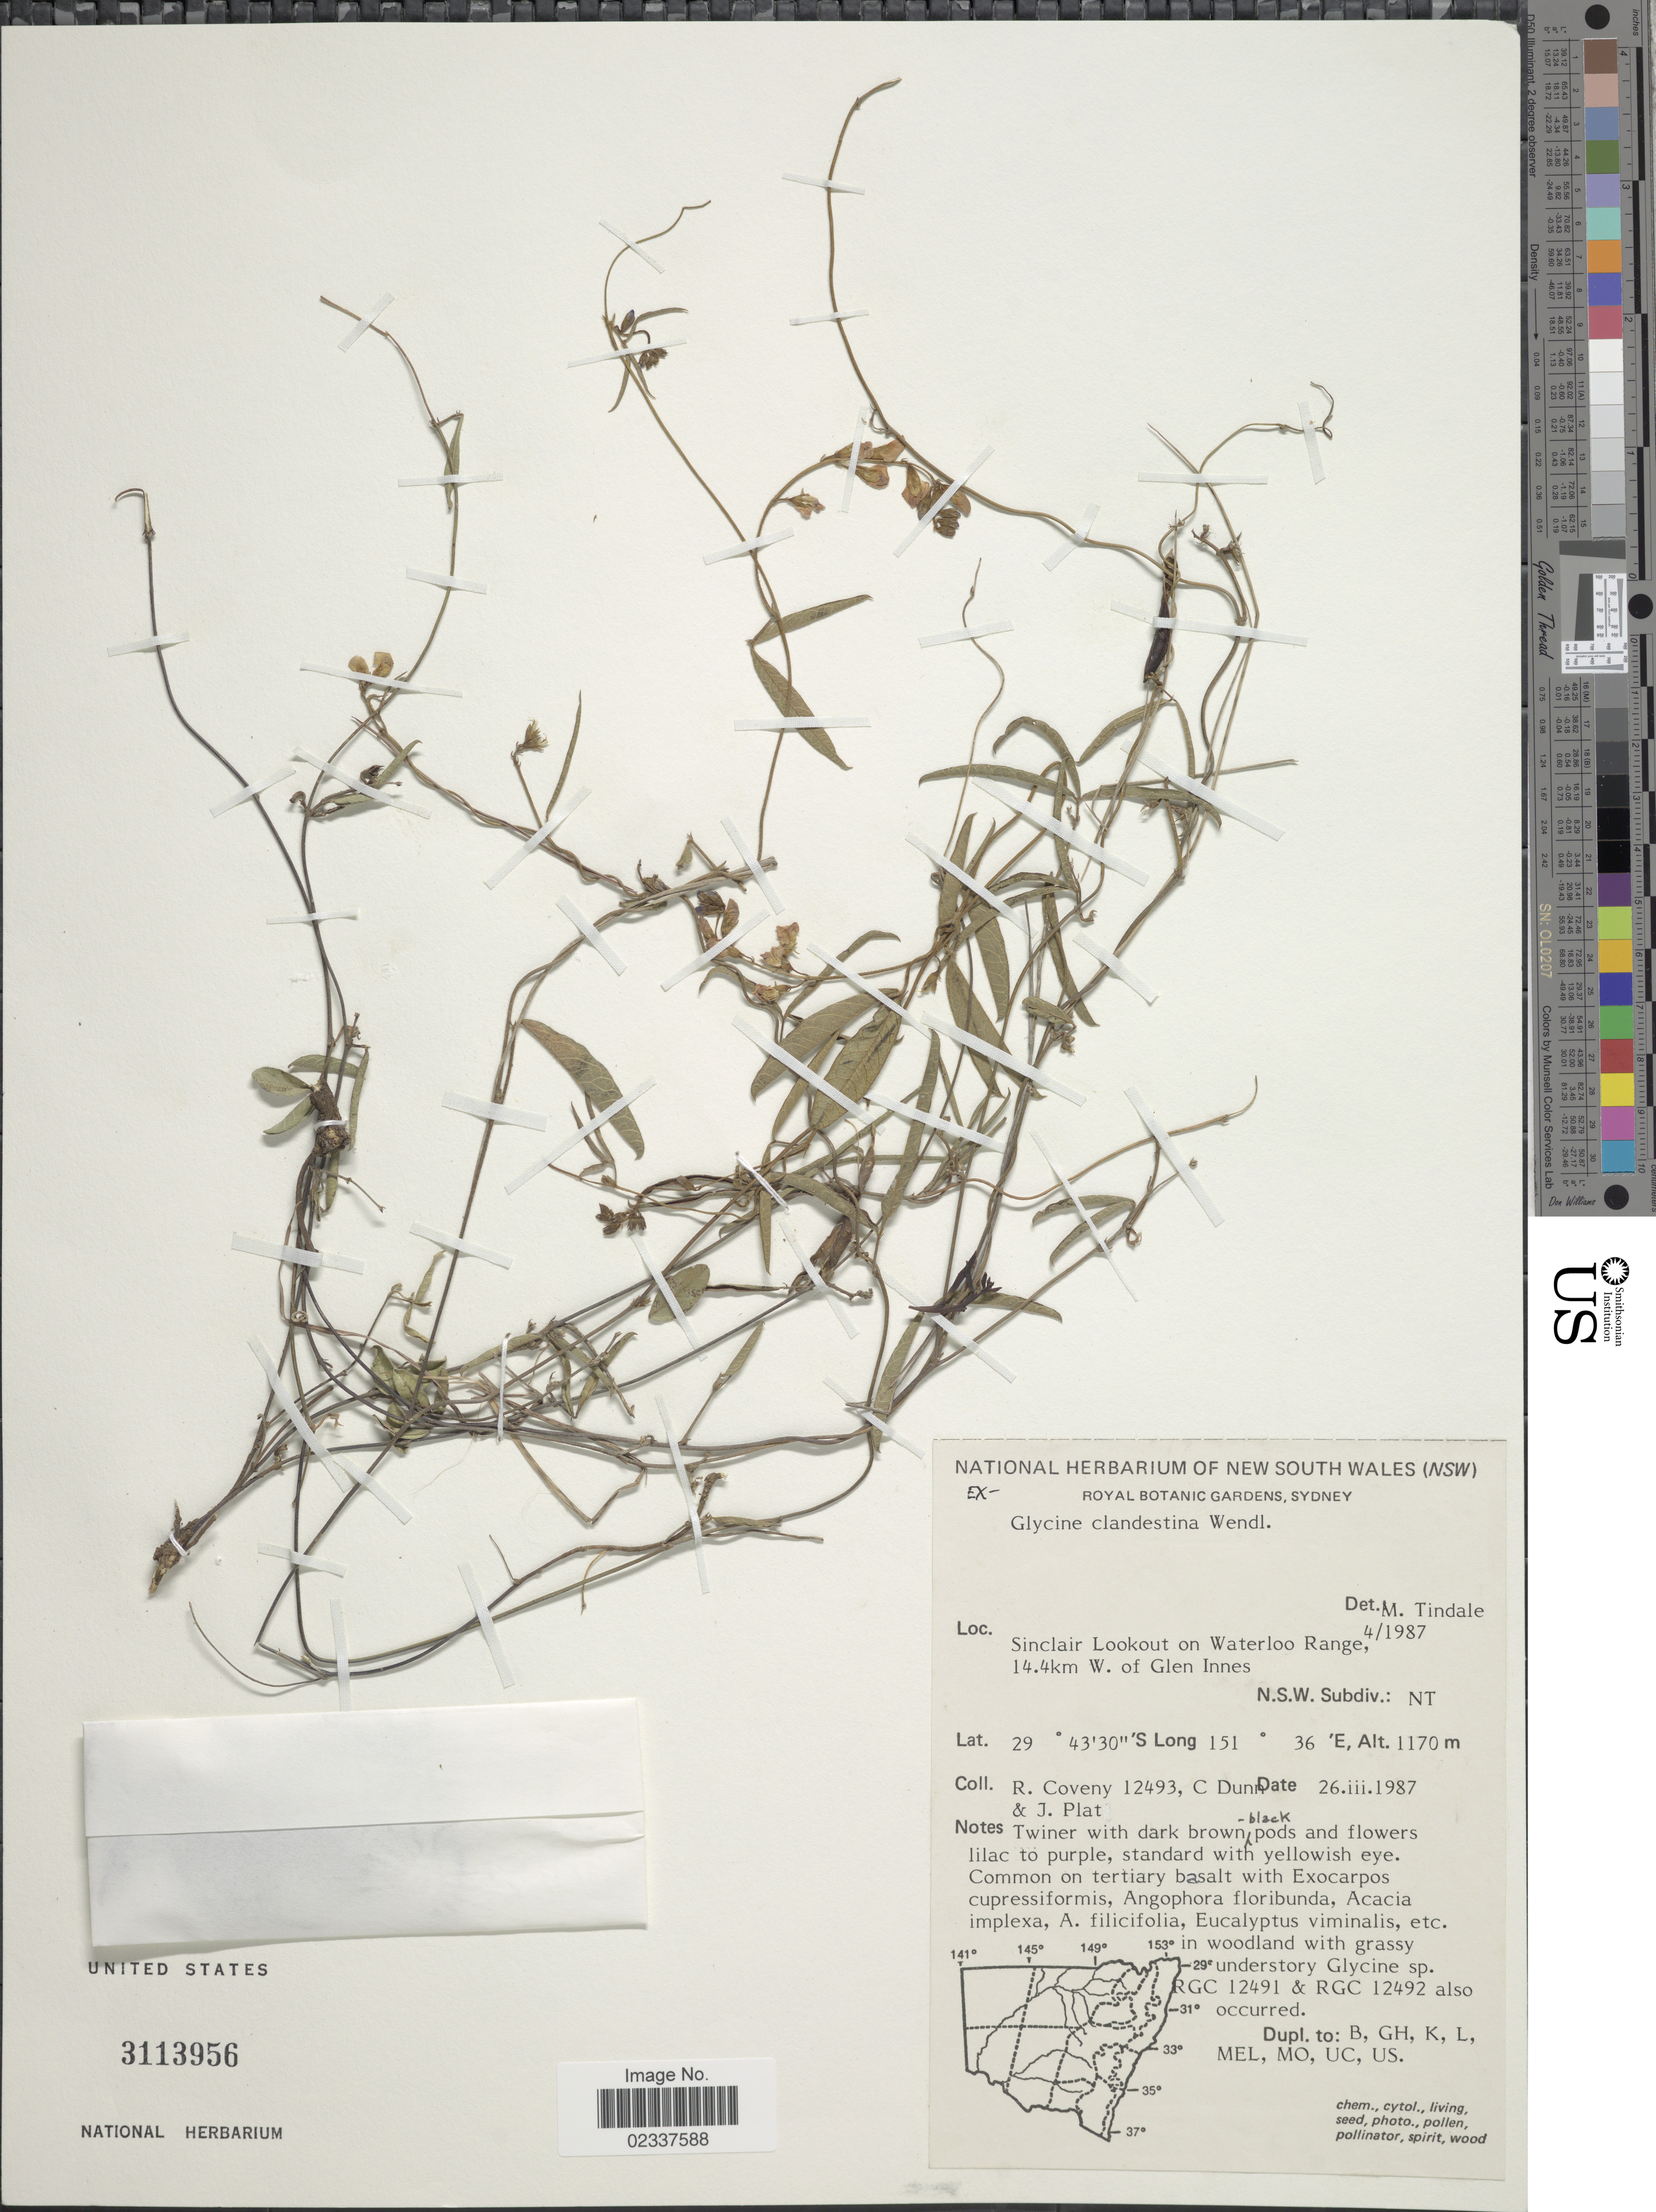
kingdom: Plantae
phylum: Tracheophyta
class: Magnoliopsida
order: Fabales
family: Fabaceae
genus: Glycine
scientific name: Glycine clandestina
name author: J.C. Wendl.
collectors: R. Coveny, C. Dunn & J. Plat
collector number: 12493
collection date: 1987-03-26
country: Australia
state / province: Northern Territory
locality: Sinclair Lookout on Waterloo Range, 14.4 km W. of Glen Innes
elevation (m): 1170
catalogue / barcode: US 3113956